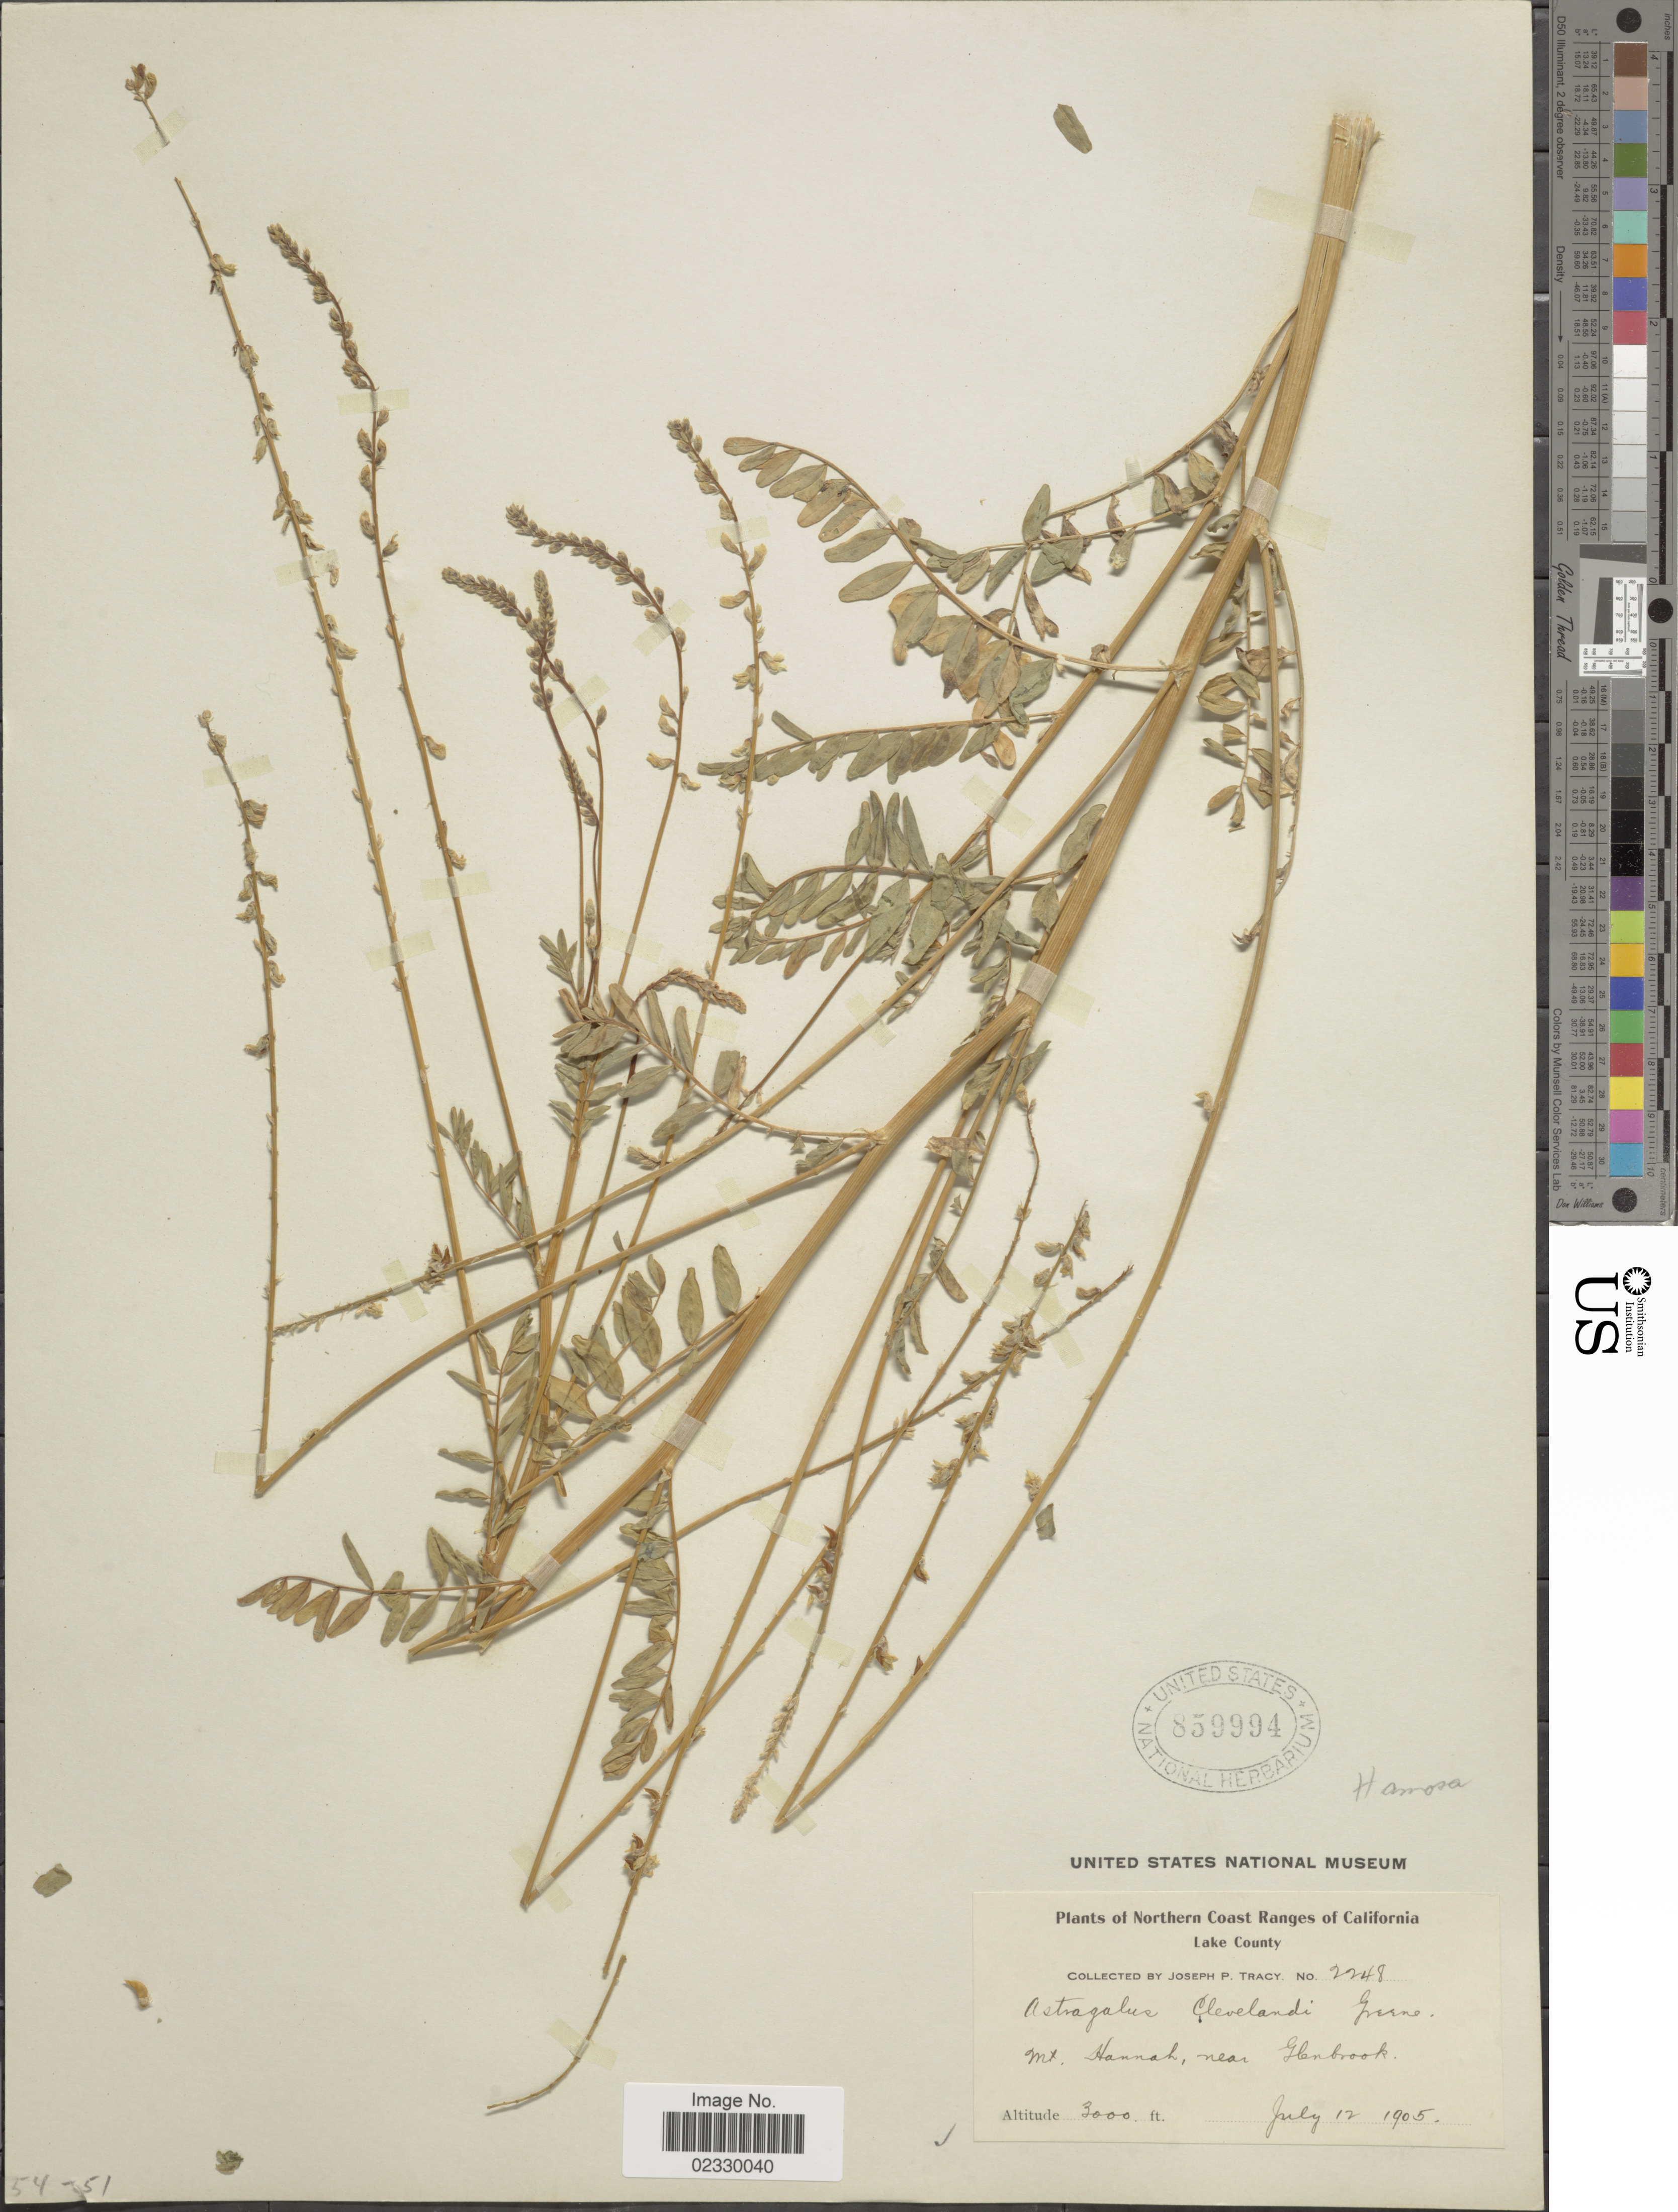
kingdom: Plantae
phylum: Tracheophyta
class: Magnoliopsida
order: Fabales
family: Fabaceae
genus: Astragalus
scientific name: Astragalus clevelandii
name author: Greene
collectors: J. Tracy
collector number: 2248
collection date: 1905-07-12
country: United States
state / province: California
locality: Northern Coast Ranges of California. Mt. Hannah, near Glenbrook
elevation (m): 914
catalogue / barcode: US 859994